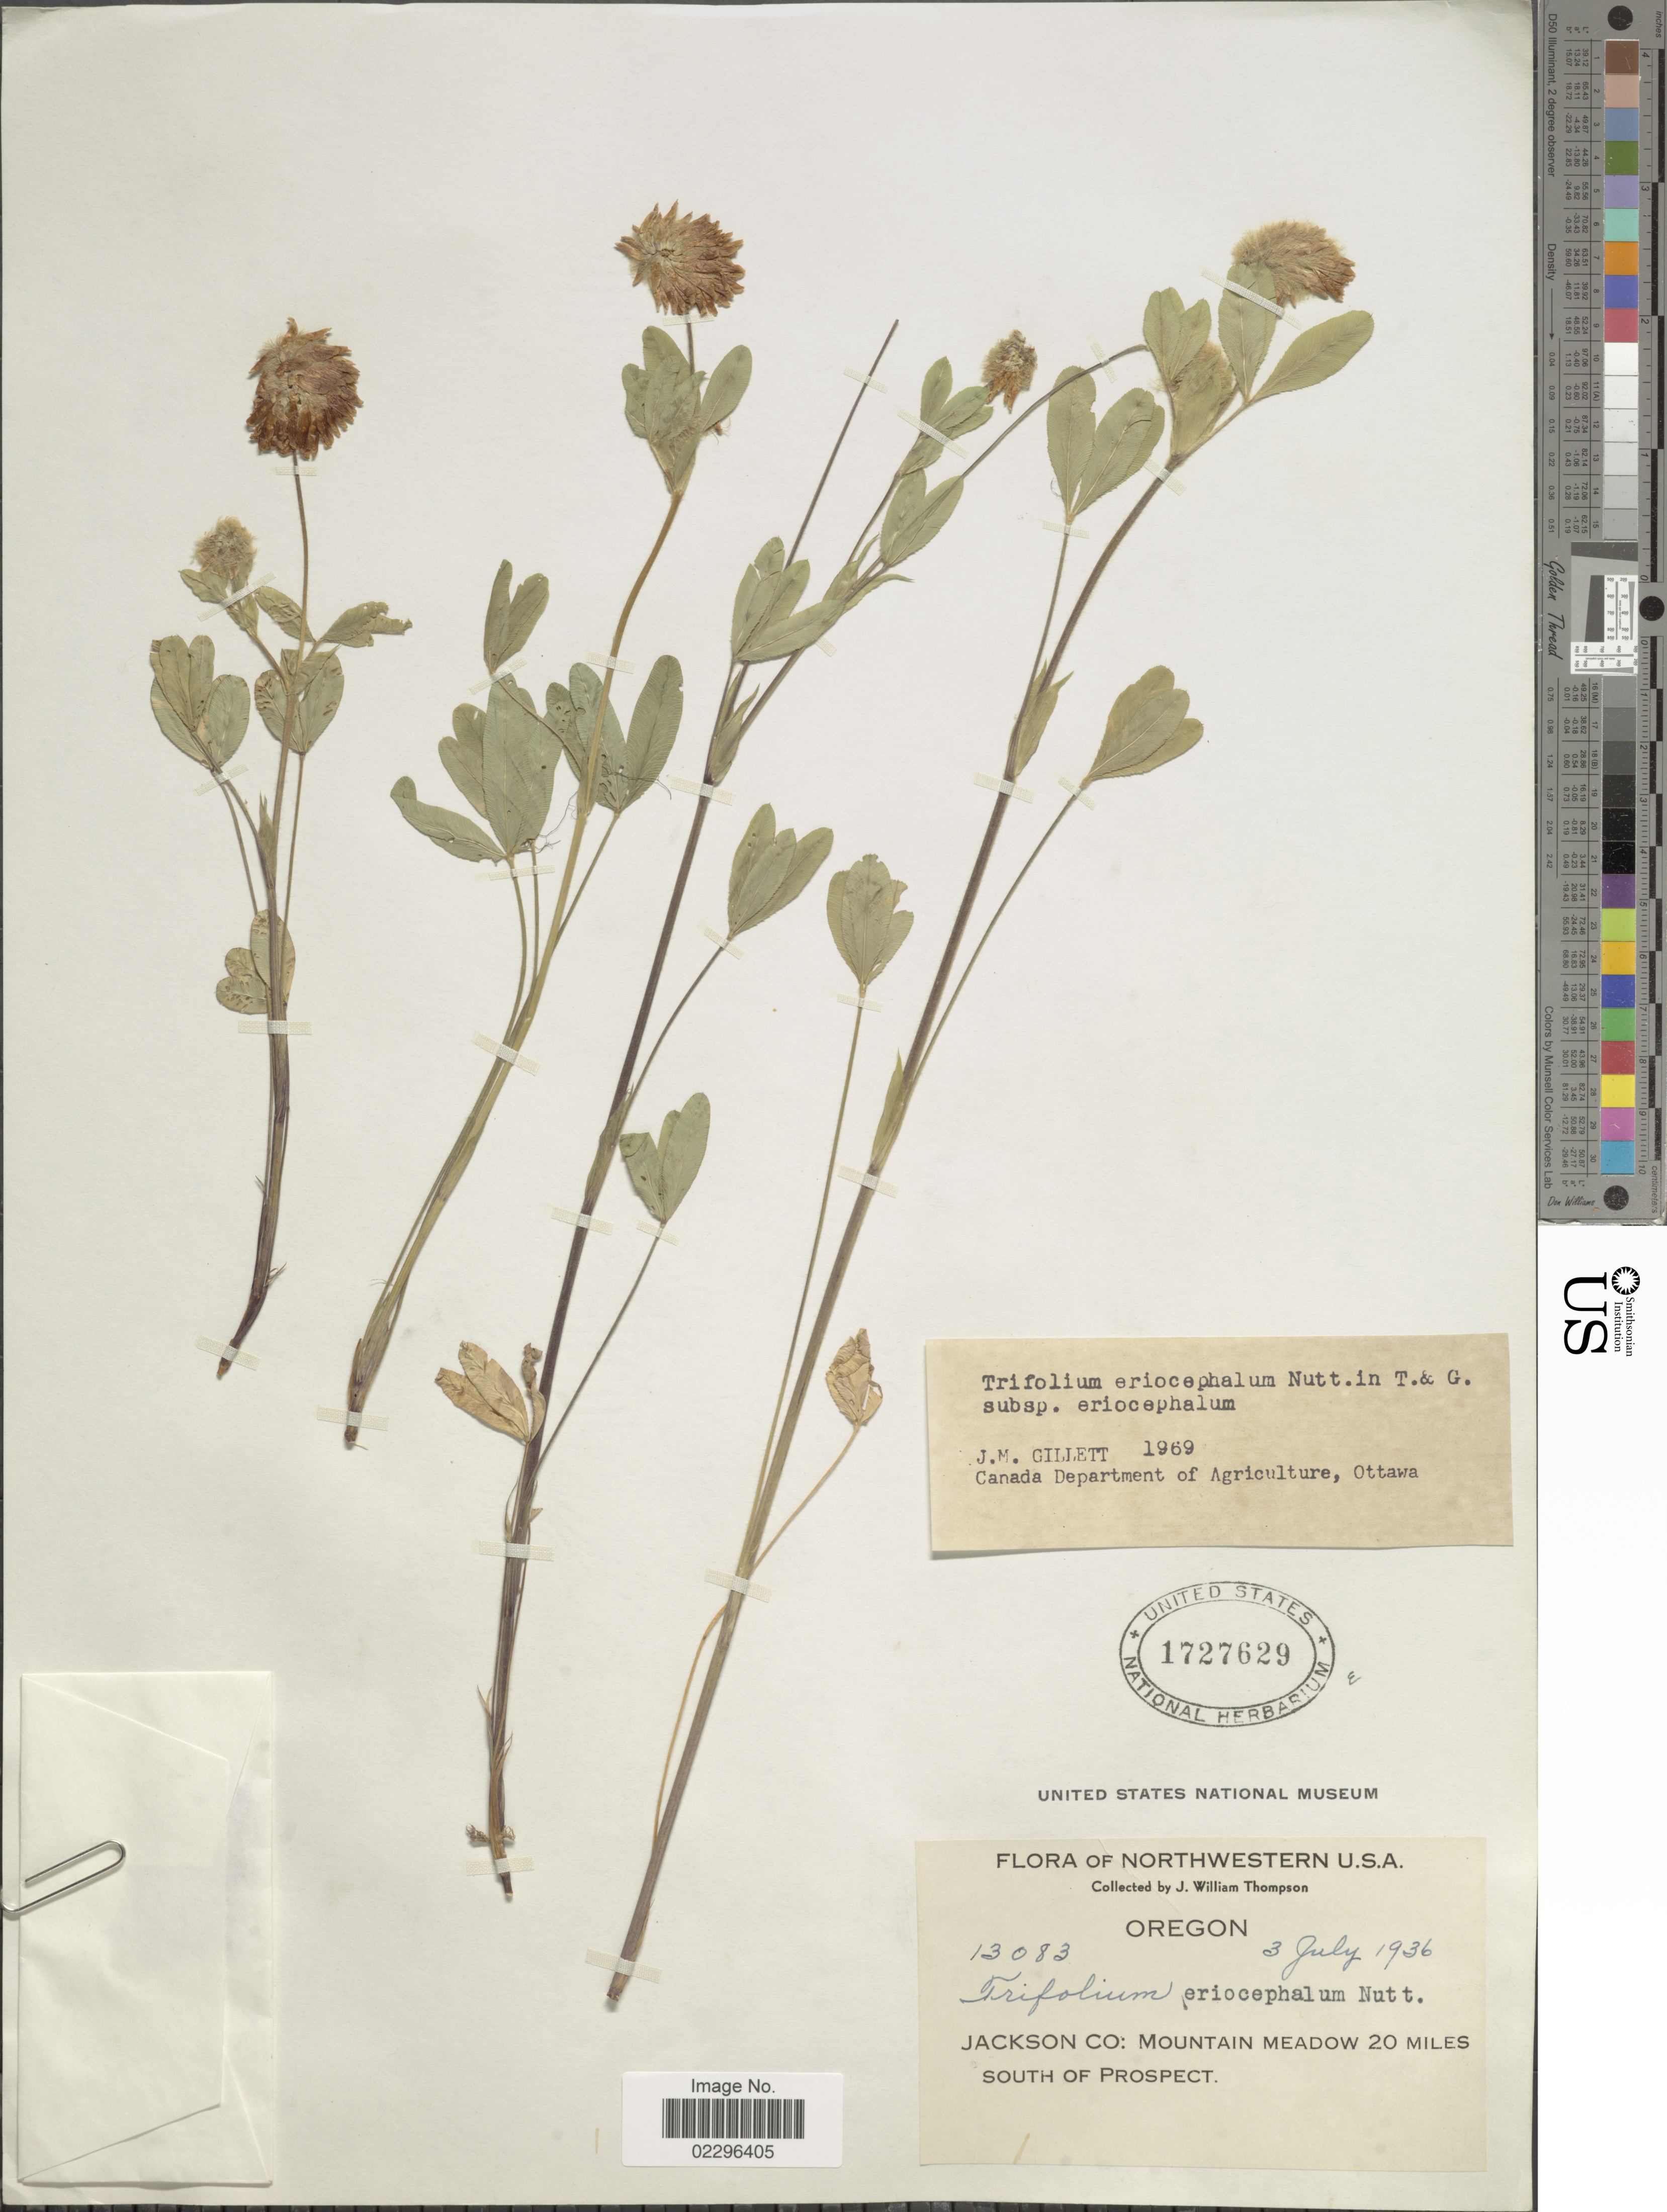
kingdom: Plantae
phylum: Tracheophyta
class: Magnoliopsida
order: Fabales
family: Fabaceae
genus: Trifolium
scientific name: Trifolium eriocephalum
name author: Nutt.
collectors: J. W. Thompson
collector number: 13083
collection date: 1936-07-03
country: United States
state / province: Oregon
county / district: Jackson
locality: Northwestern U.S.A. Jackson Co: Mountain Meadow 20 miles south of Prospect.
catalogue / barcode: US 1727629